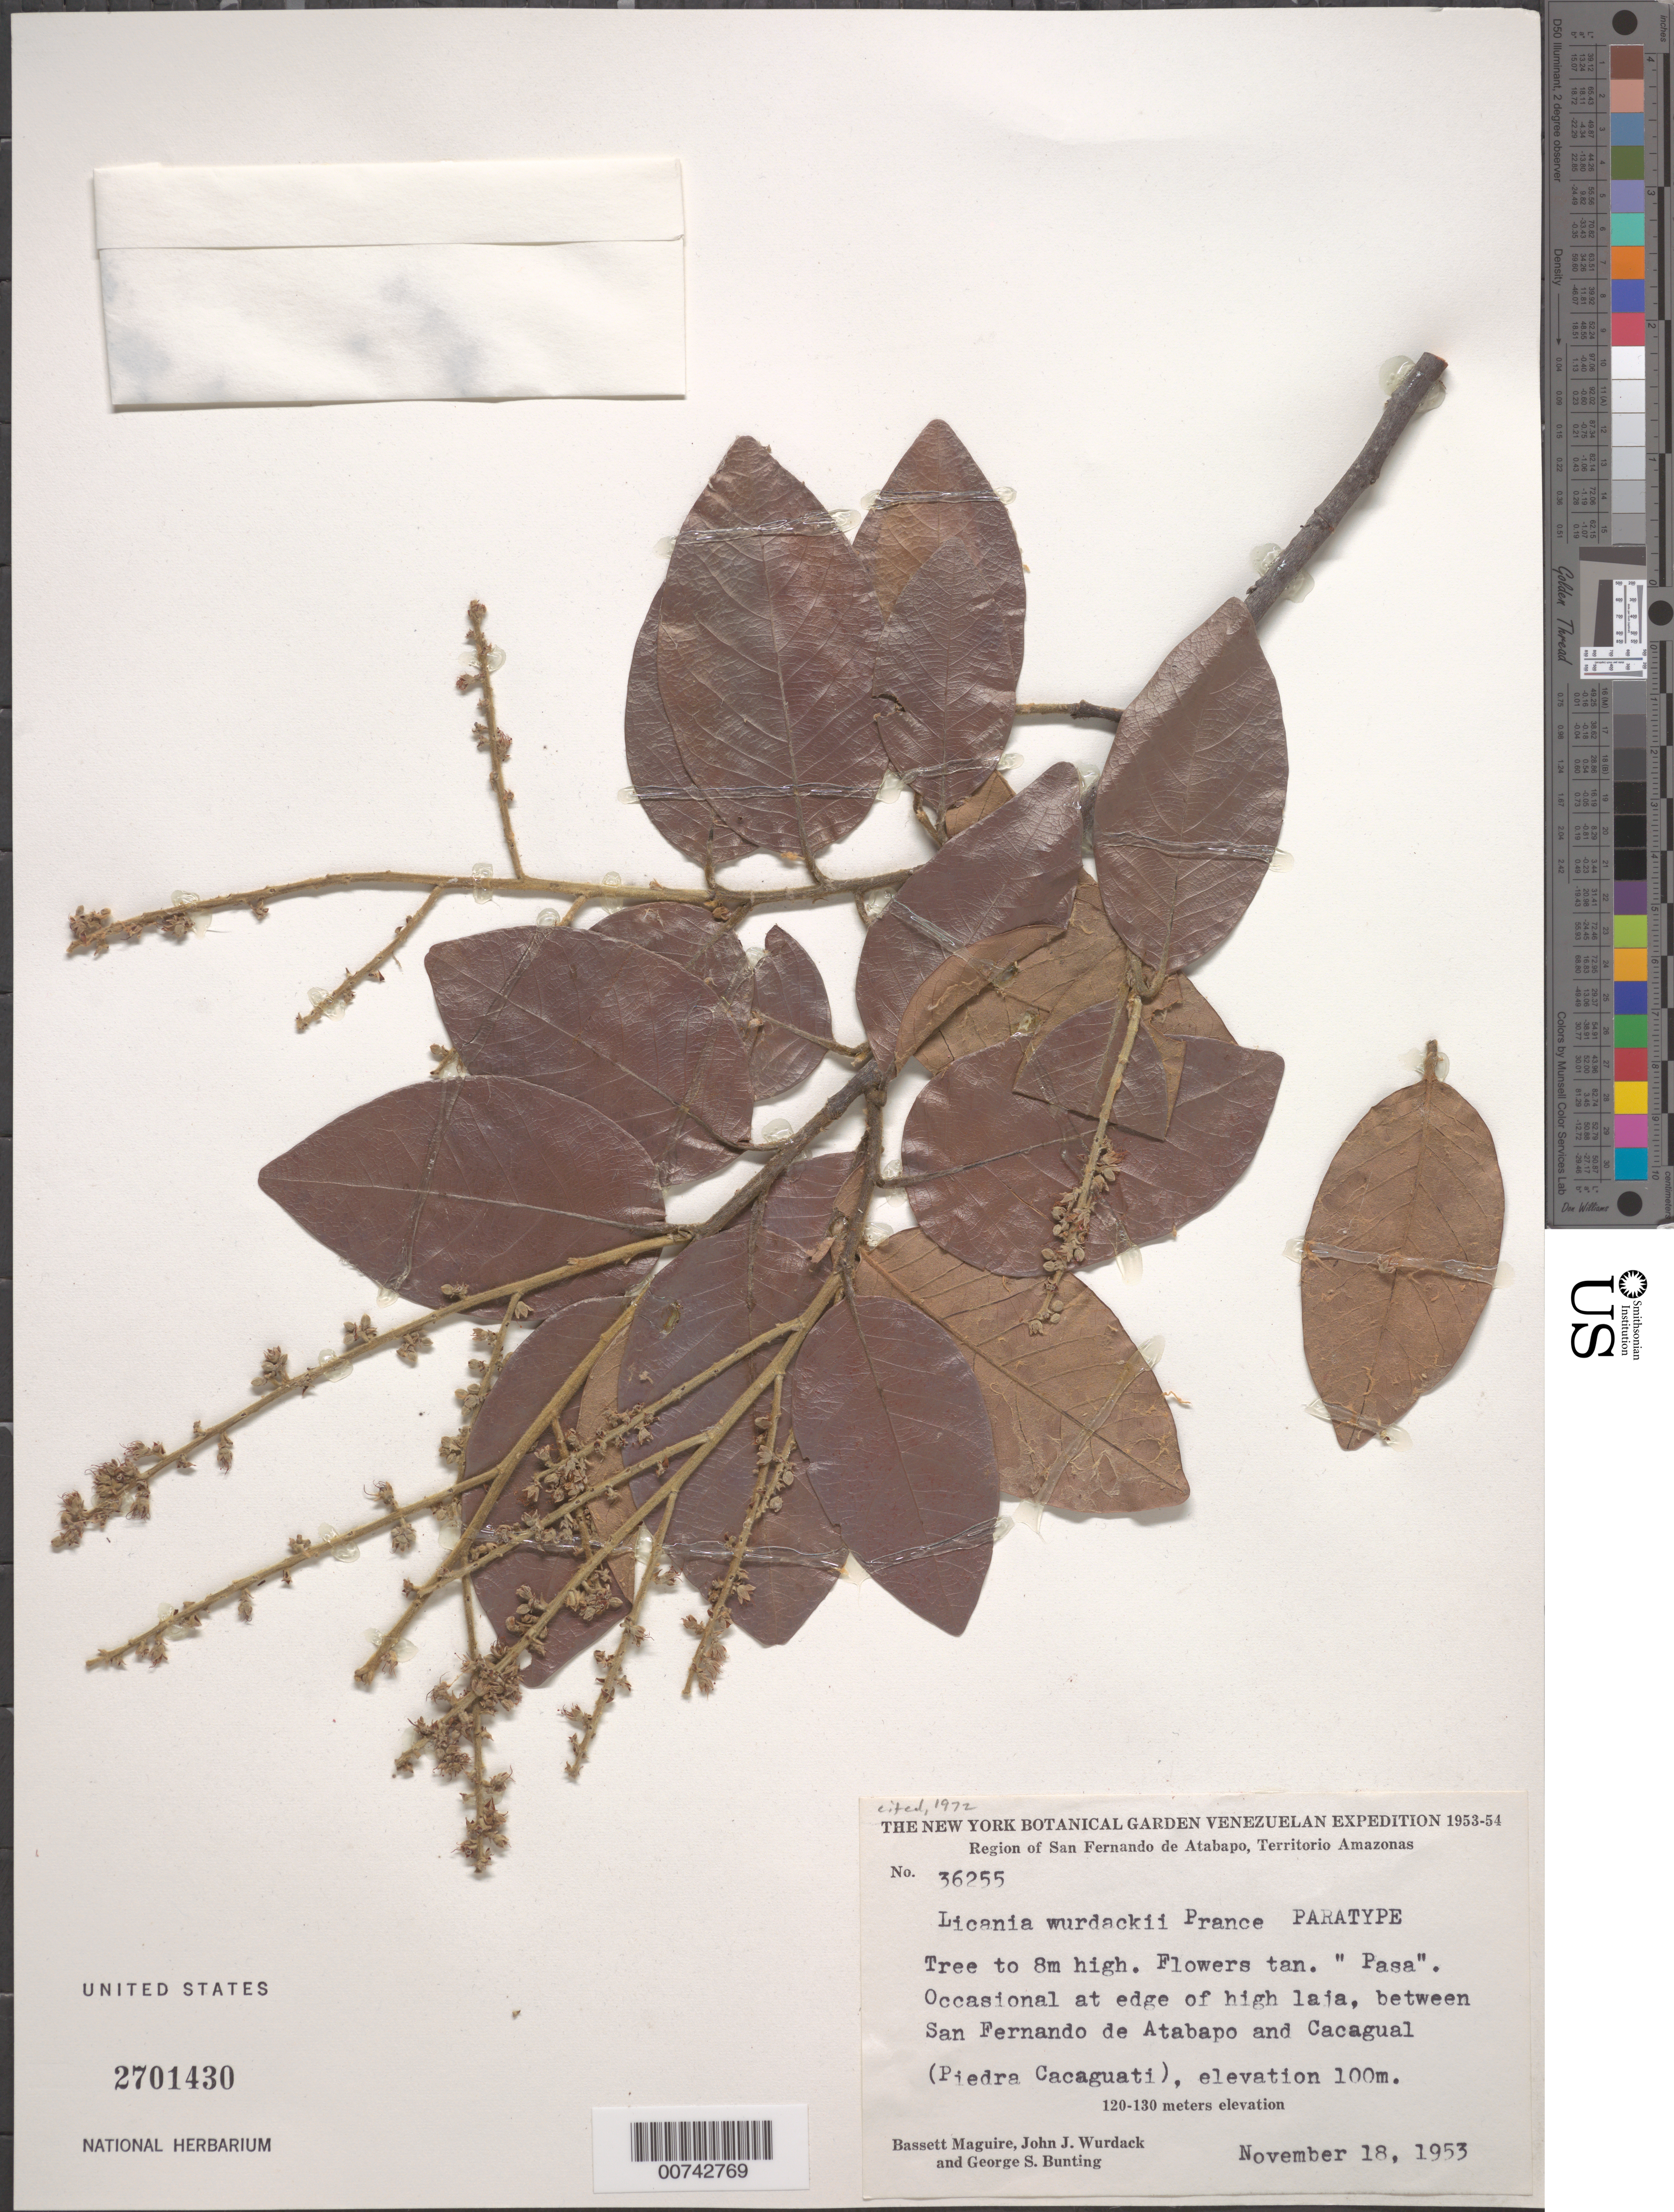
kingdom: Plantae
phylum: Tracheophyta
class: Magnoliopsida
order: Malpighiales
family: Chrysobalanaceae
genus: Leptobalanus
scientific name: Leptobalanus wurdackii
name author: (Prance) Sothers & Prance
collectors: B. Maguire, J. J. Wurdack & G. S. Bunting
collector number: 36255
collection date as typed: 18-Nov-53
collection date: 1953-11-18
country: Venezuela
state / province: Amazonas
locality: San Fernando de Atabapo to Cacagual (Cacaguati)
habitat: Edge of high laja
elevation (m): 100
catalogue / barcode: US 2701430